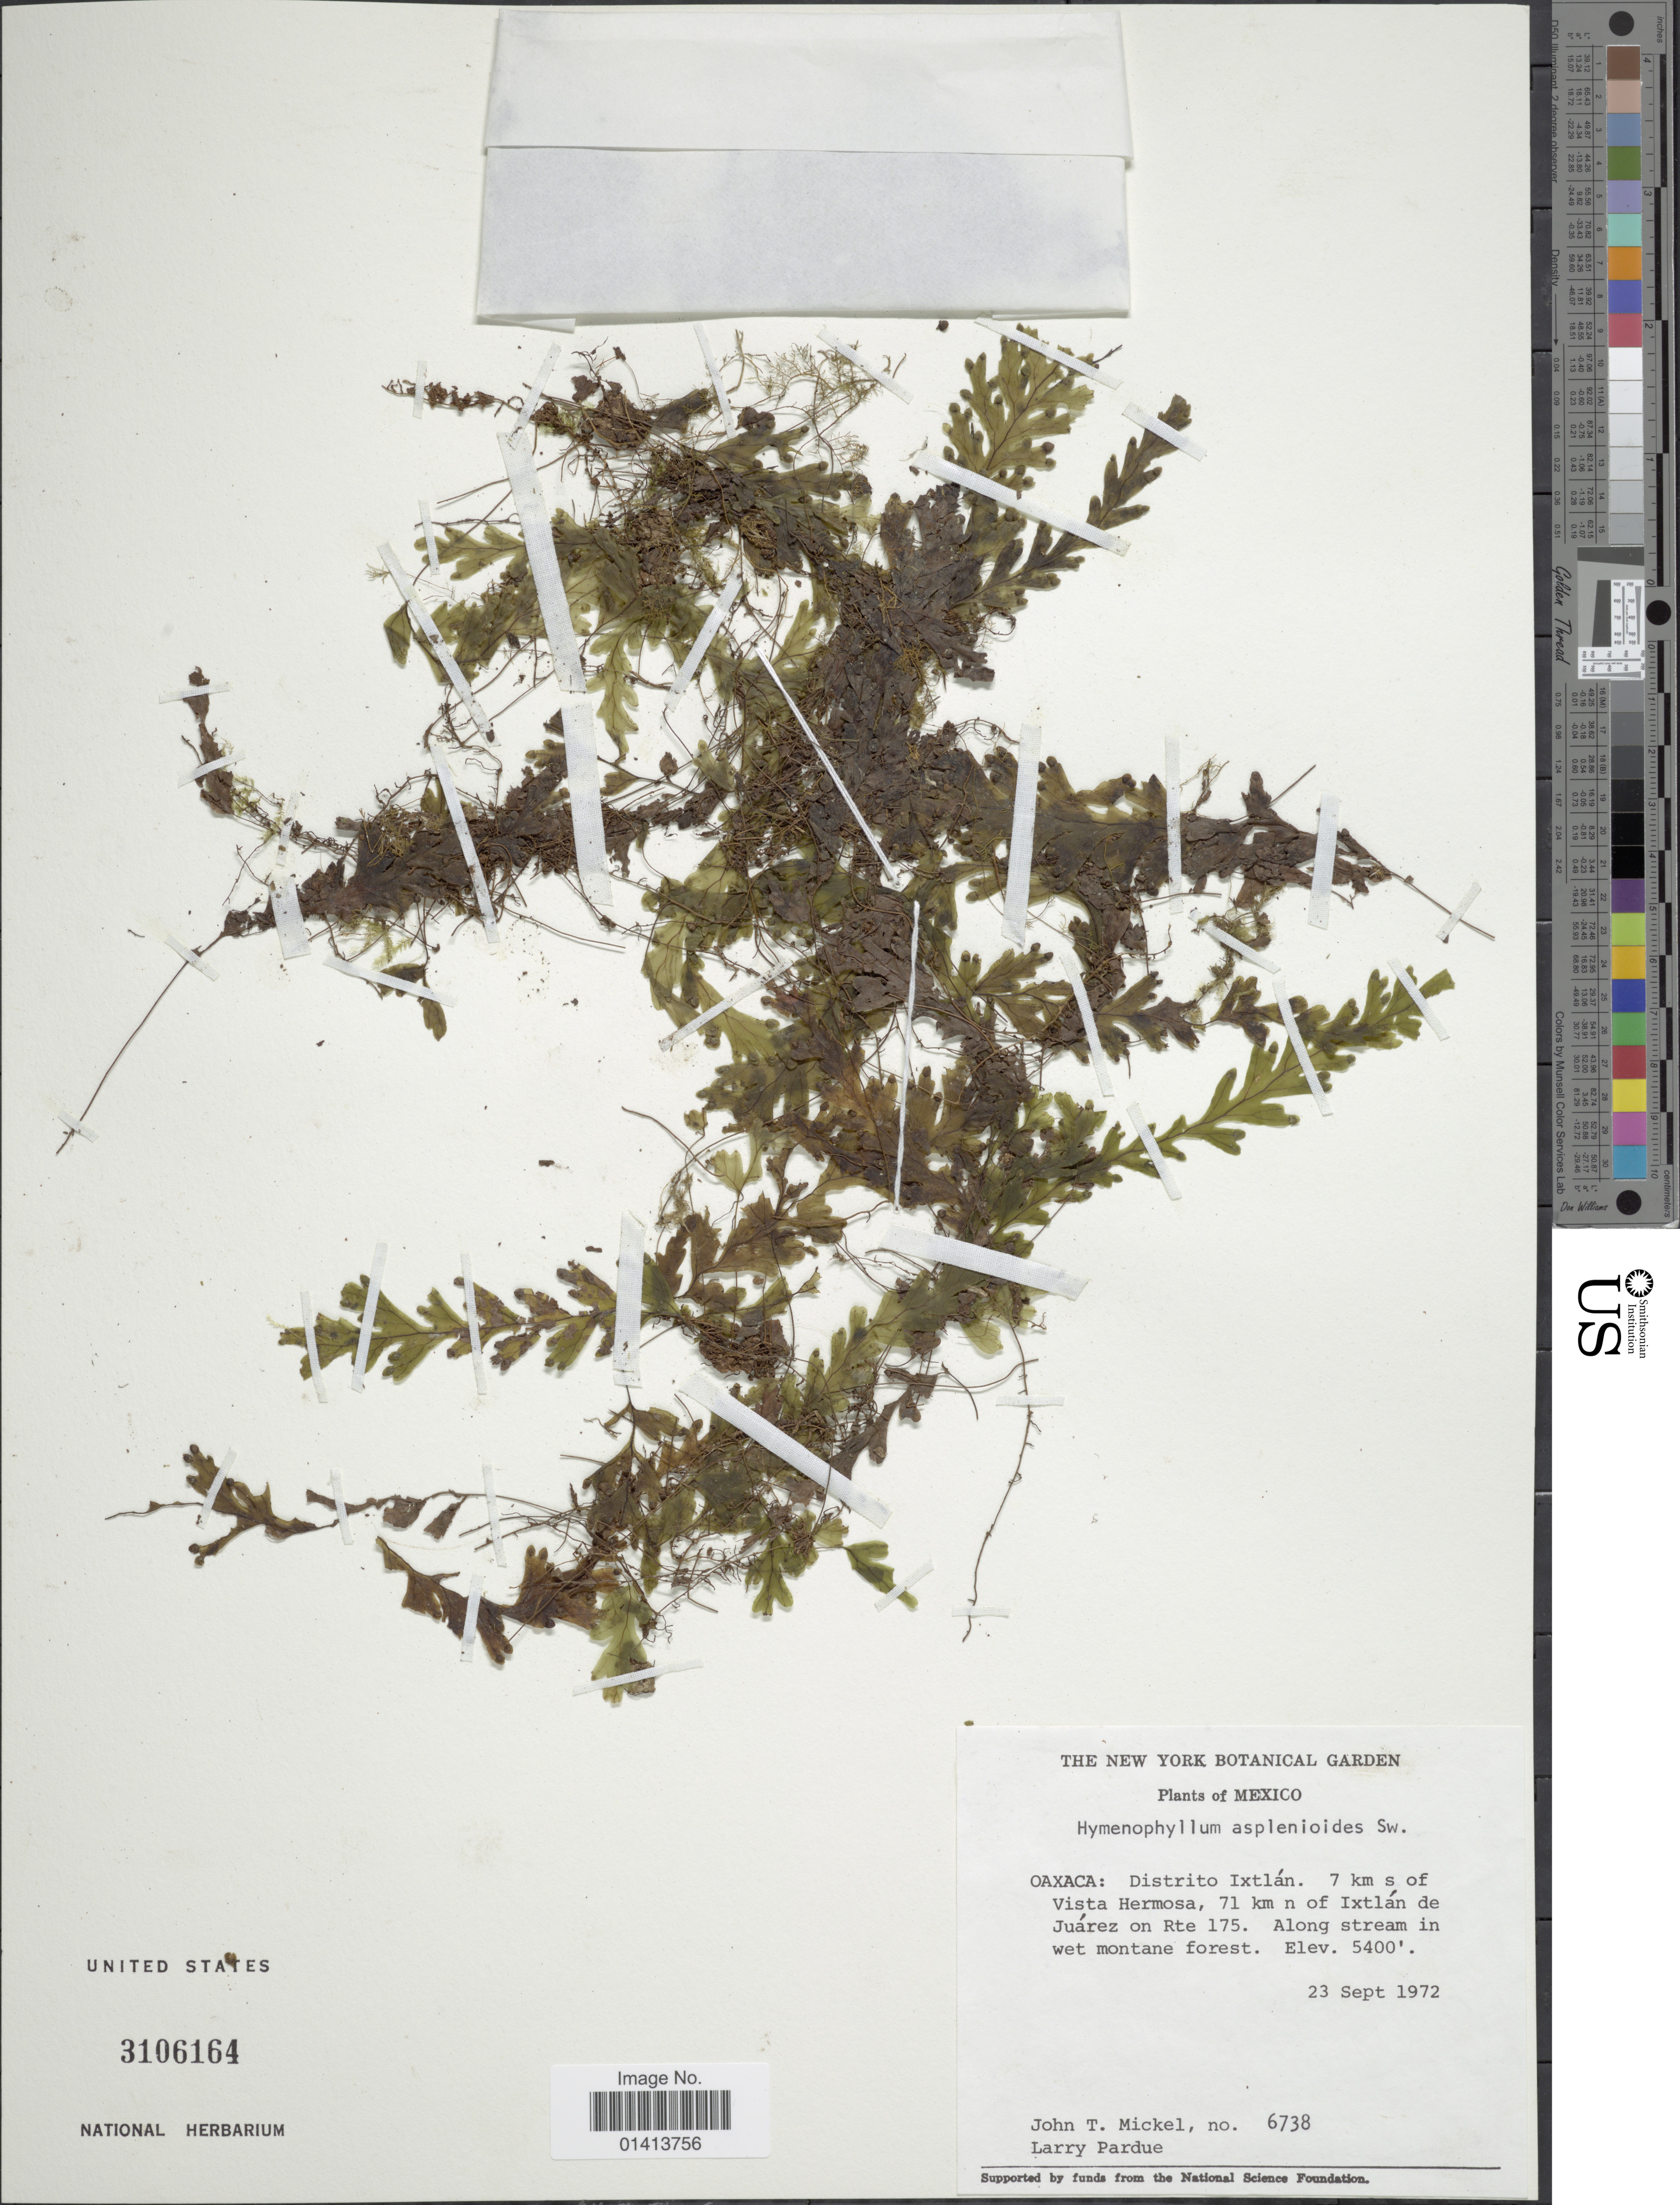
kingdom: Plantae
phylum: Tracheophyta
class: Polypodiopsida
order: Hymenophyllales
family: Hymenophyllaceae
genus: Hymenophyllum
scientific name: Hymenophyllum asplenioides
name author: (Sw.) Sw.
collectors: J. T. Mickel & L. Pardue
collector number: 6738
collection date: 1972-09-23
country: Mexico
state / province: Oaxaca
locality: Distrito Ixtlán 7 km s of Vista Hermosa, 71 km n of Ixtlán de Juárez on Rte 175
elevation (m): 1646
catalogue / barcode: US 3106164